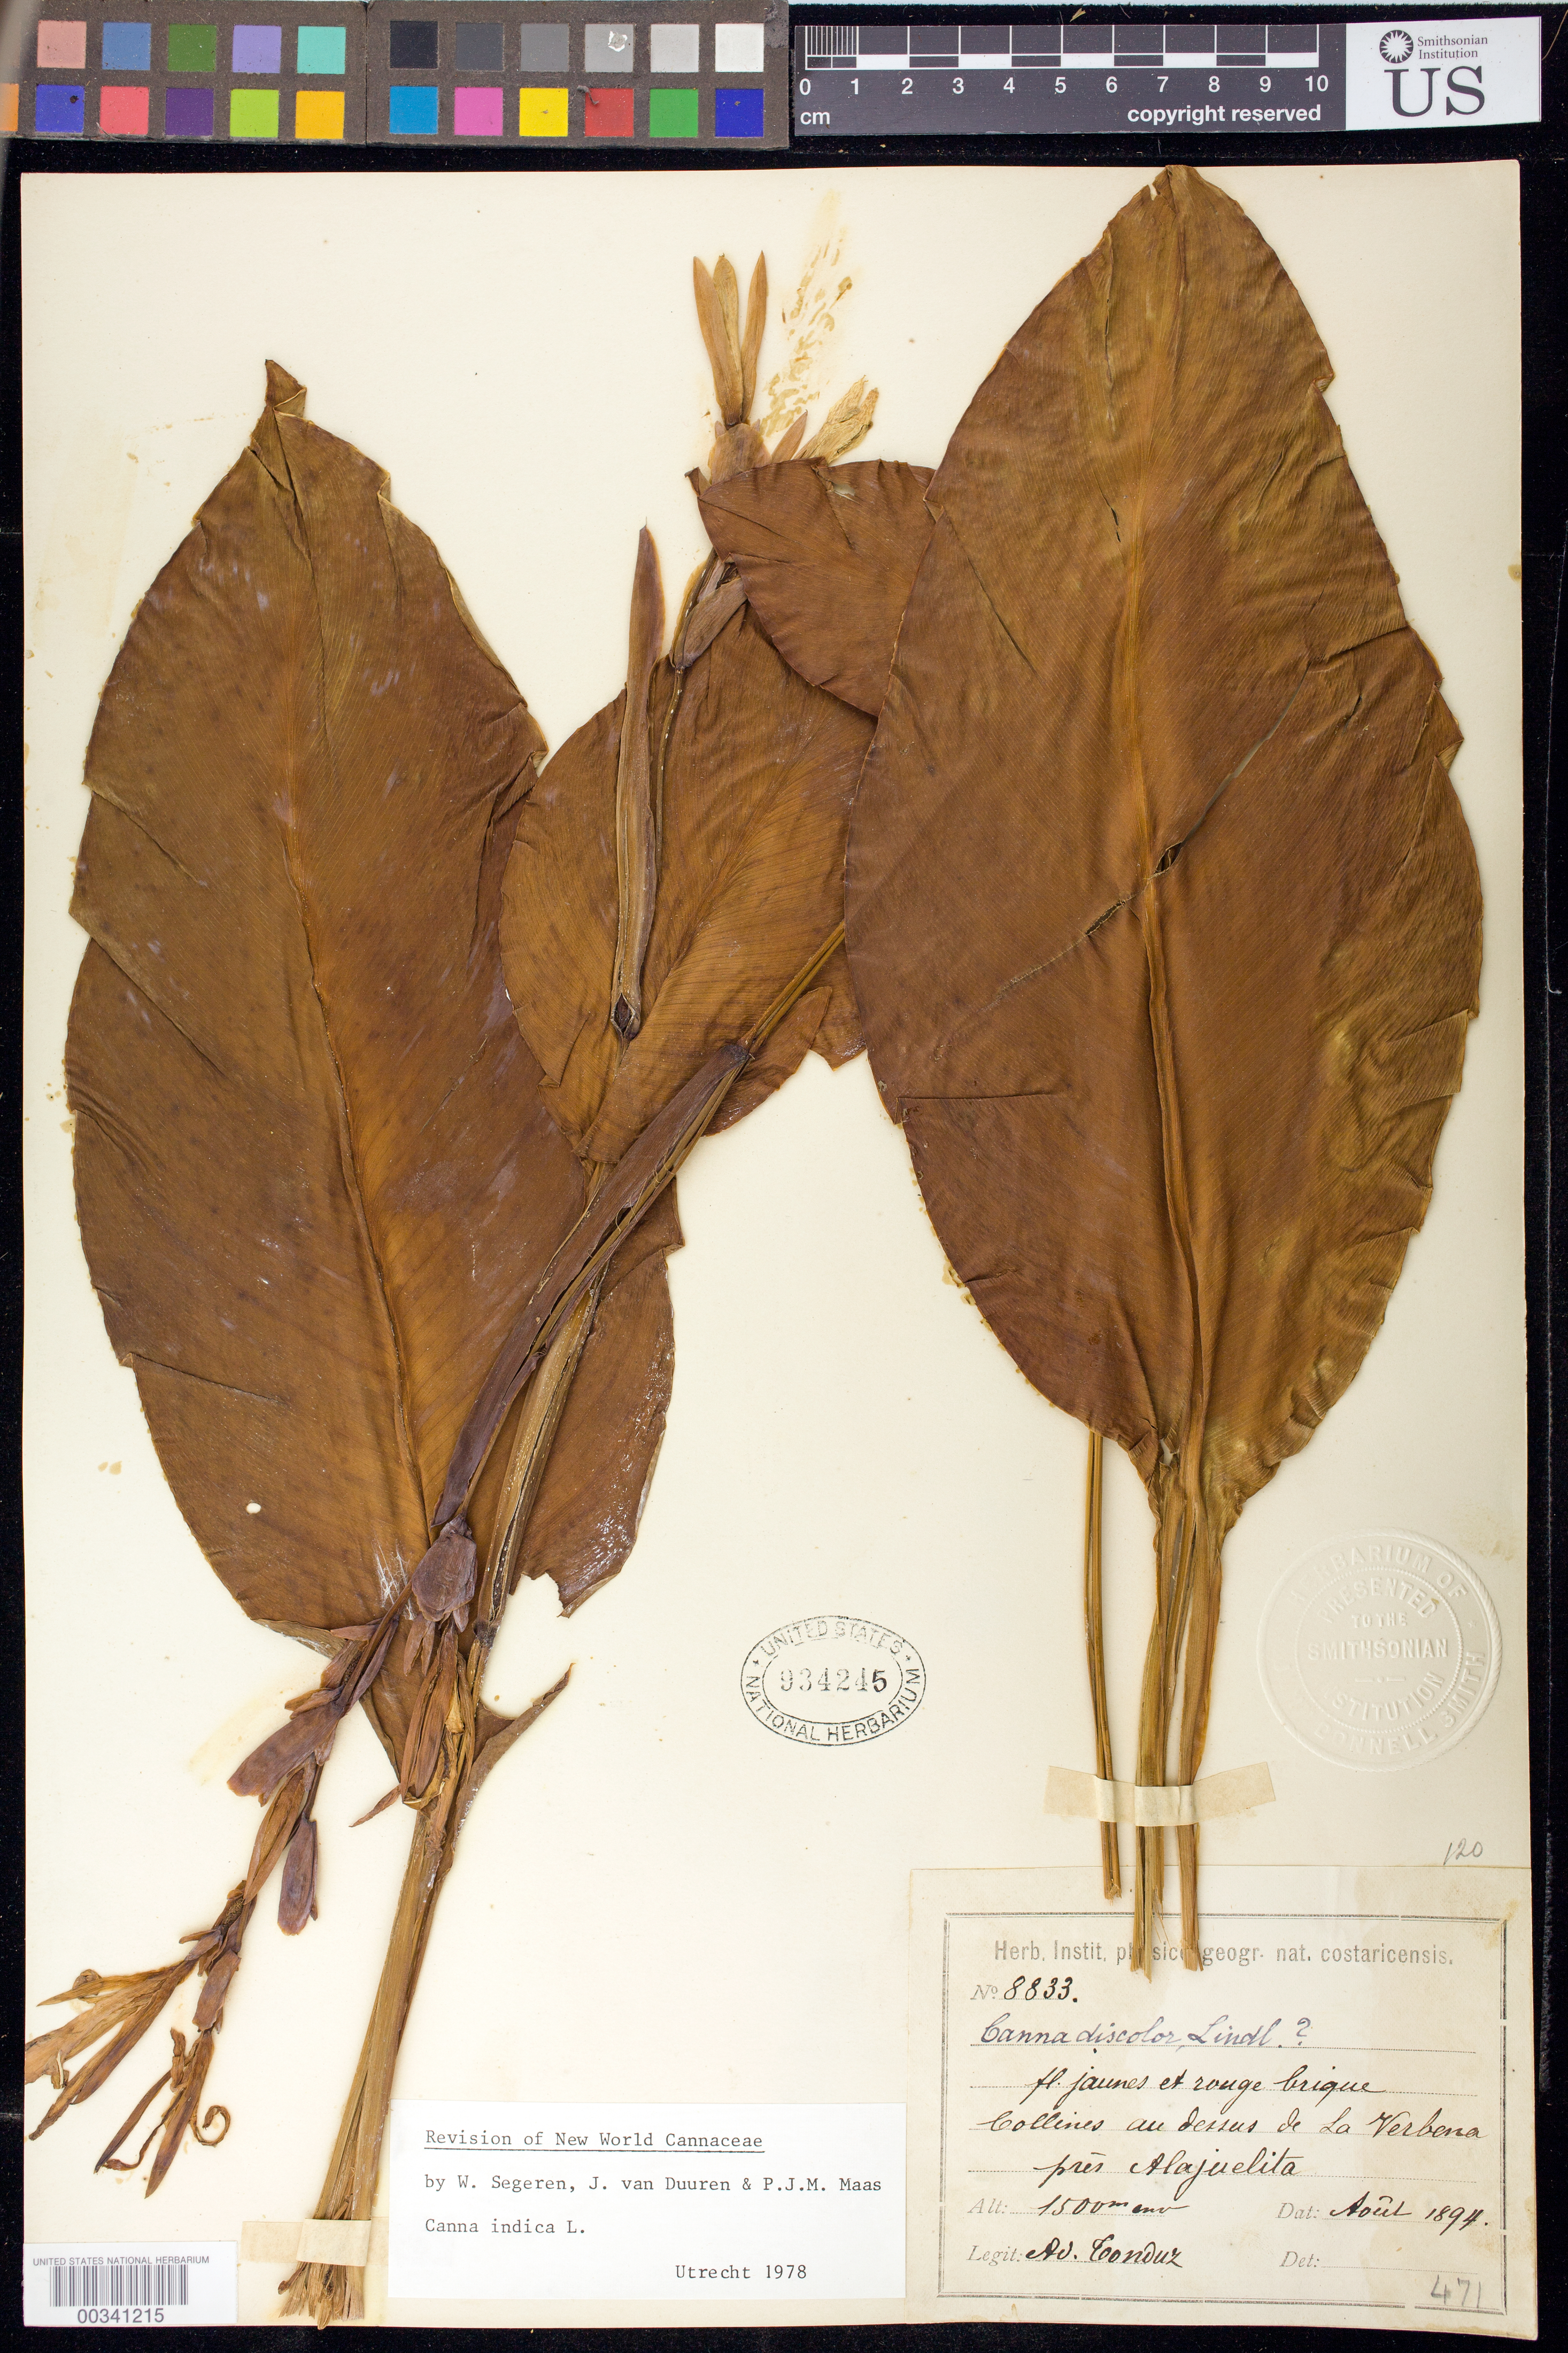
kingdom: Plantae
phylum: Tracheophyta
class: Liliopsida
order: Zingiberales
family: Cannaceae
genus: Canna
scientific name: Canna indica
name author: L.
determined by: Segeren, W.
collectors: A. Tonduz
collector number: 8833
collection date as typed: Aug 1894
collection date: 1894-08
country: Costa Rica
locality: Collines au dessus de la Verbena pres Alajuelita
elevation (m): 1500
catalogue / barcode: US 934245